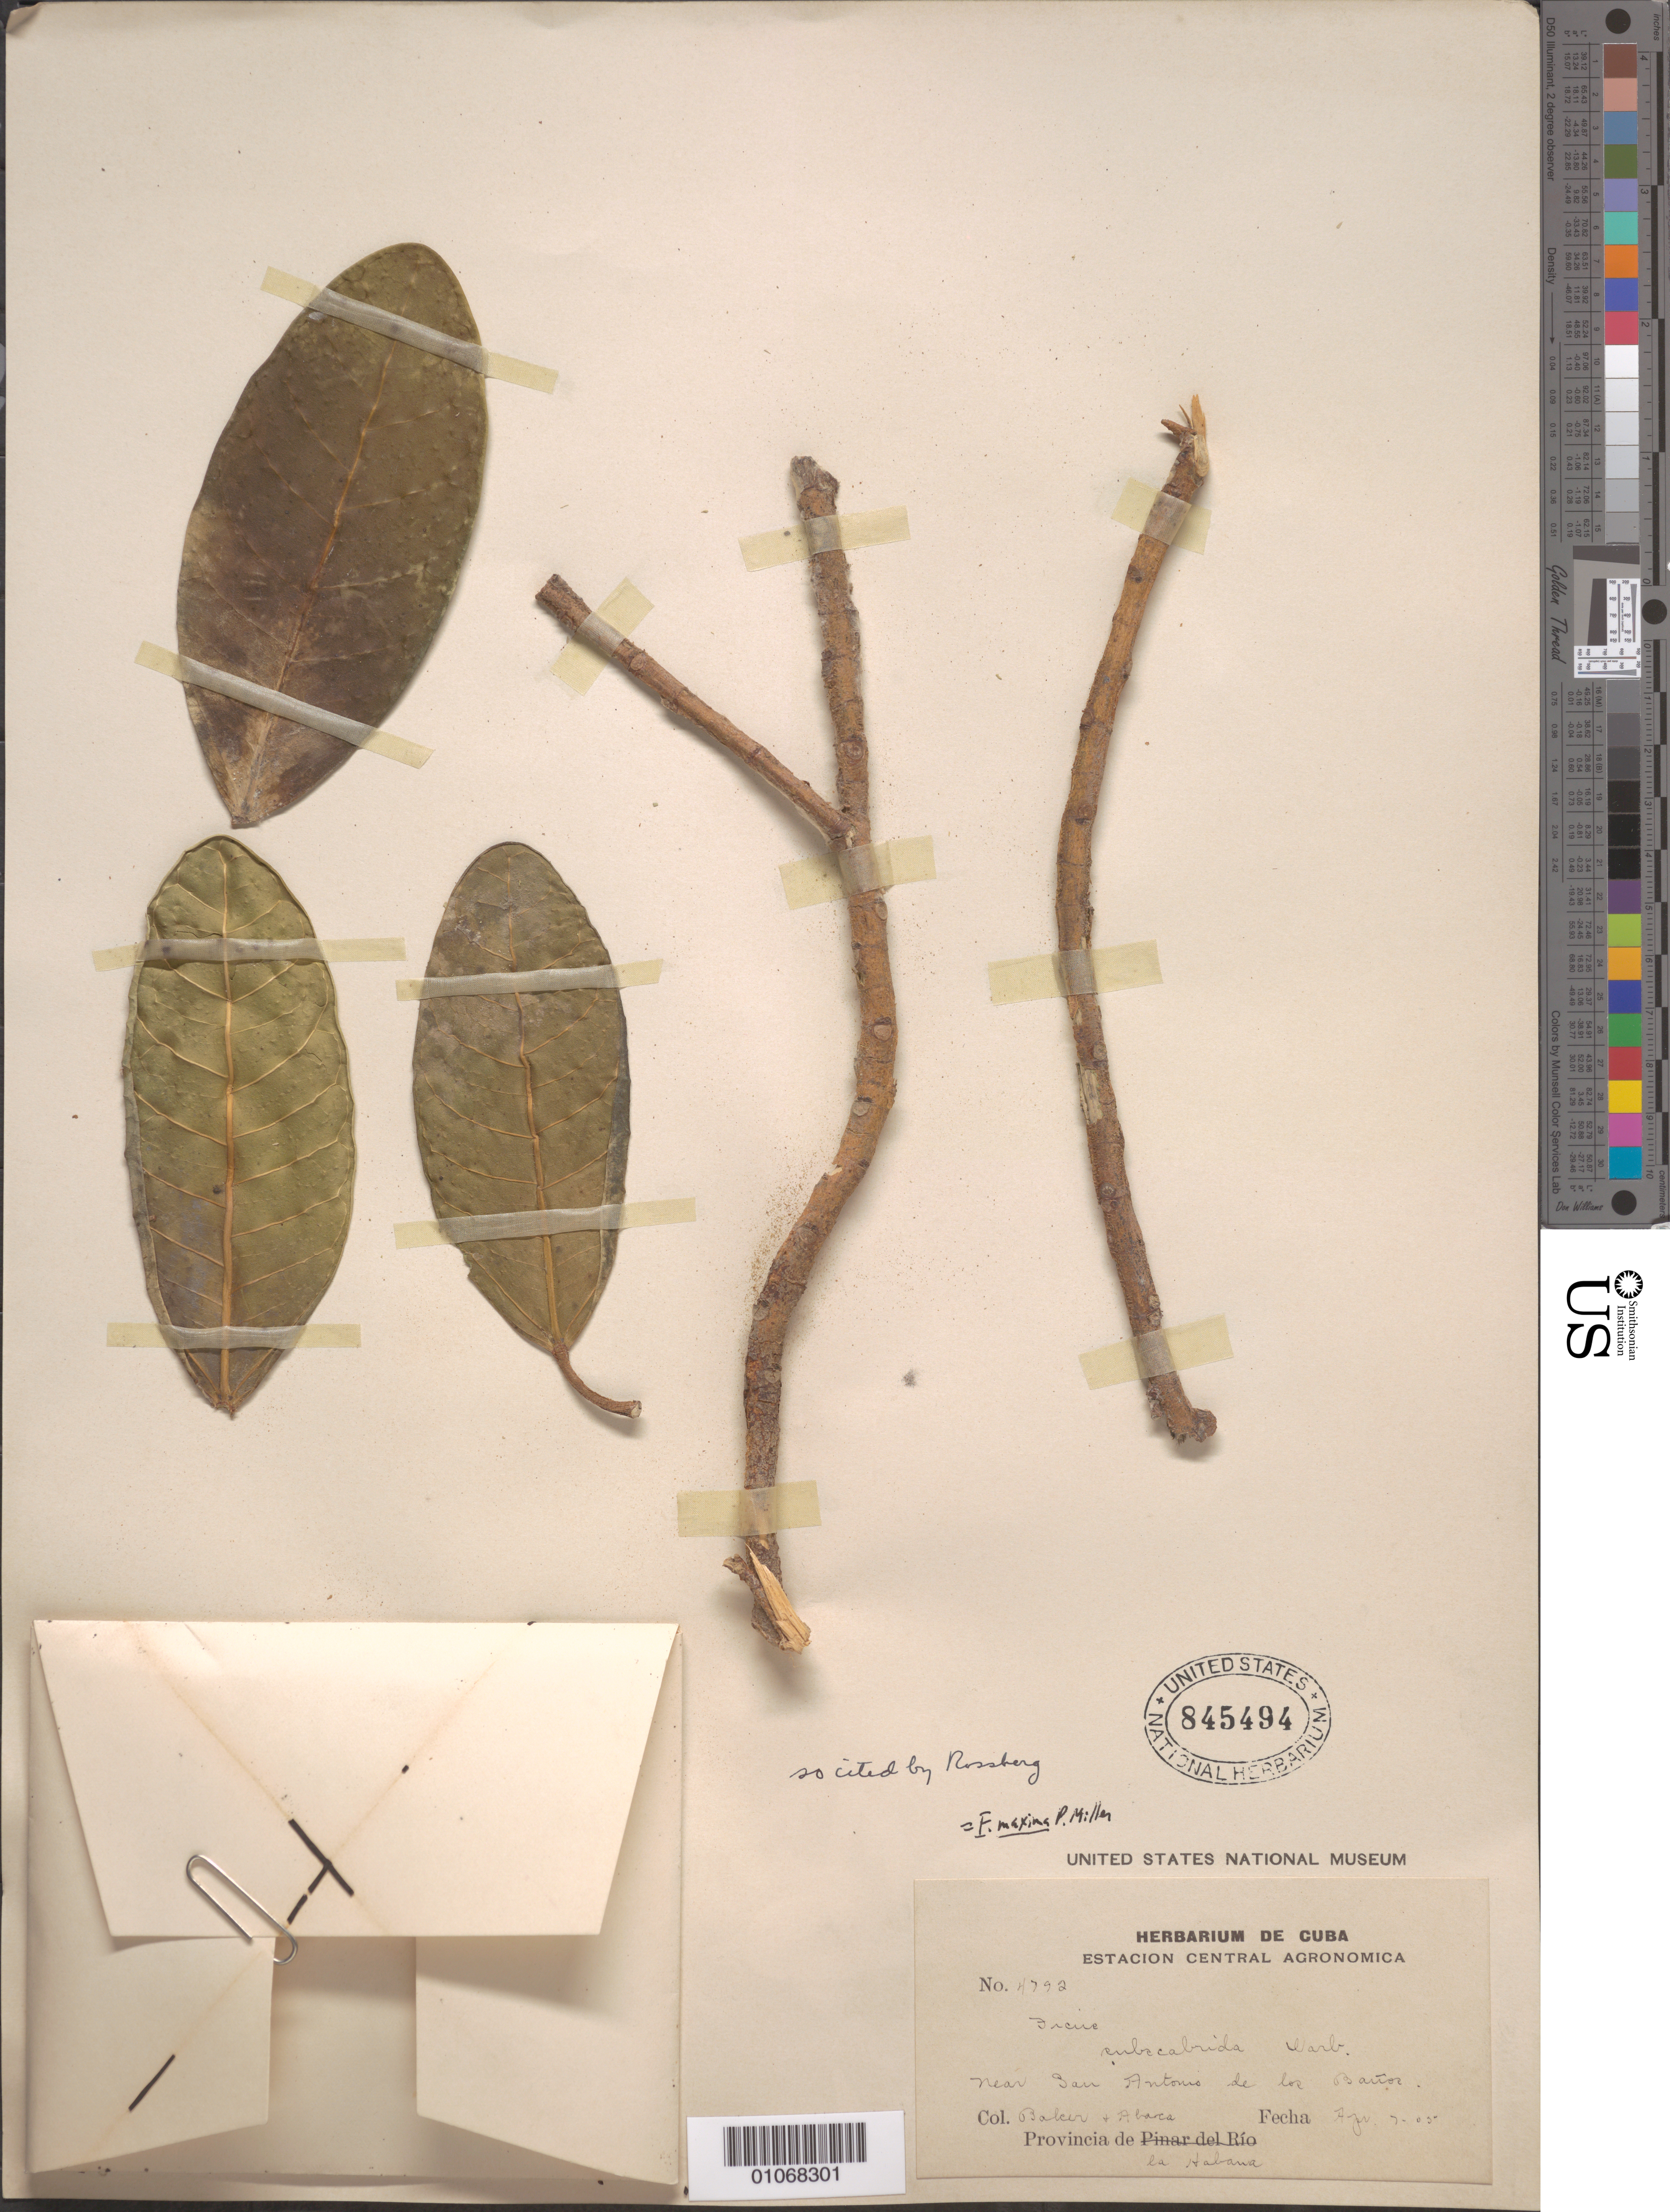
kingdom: Plantae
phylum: Tracheophyta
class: Magnoliopsida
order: Rosales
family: Moraceae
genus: Ficus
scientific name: Ficus maxima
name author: Mill.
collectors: C. F. Baker & M. Abarca y Vascquez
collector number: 4792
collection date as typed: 07 Aug 1905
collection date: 1905-08-07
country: Cuba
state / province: La Habana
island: Cuba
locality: Near San Antonio de Los Banos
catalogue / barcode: US 845494